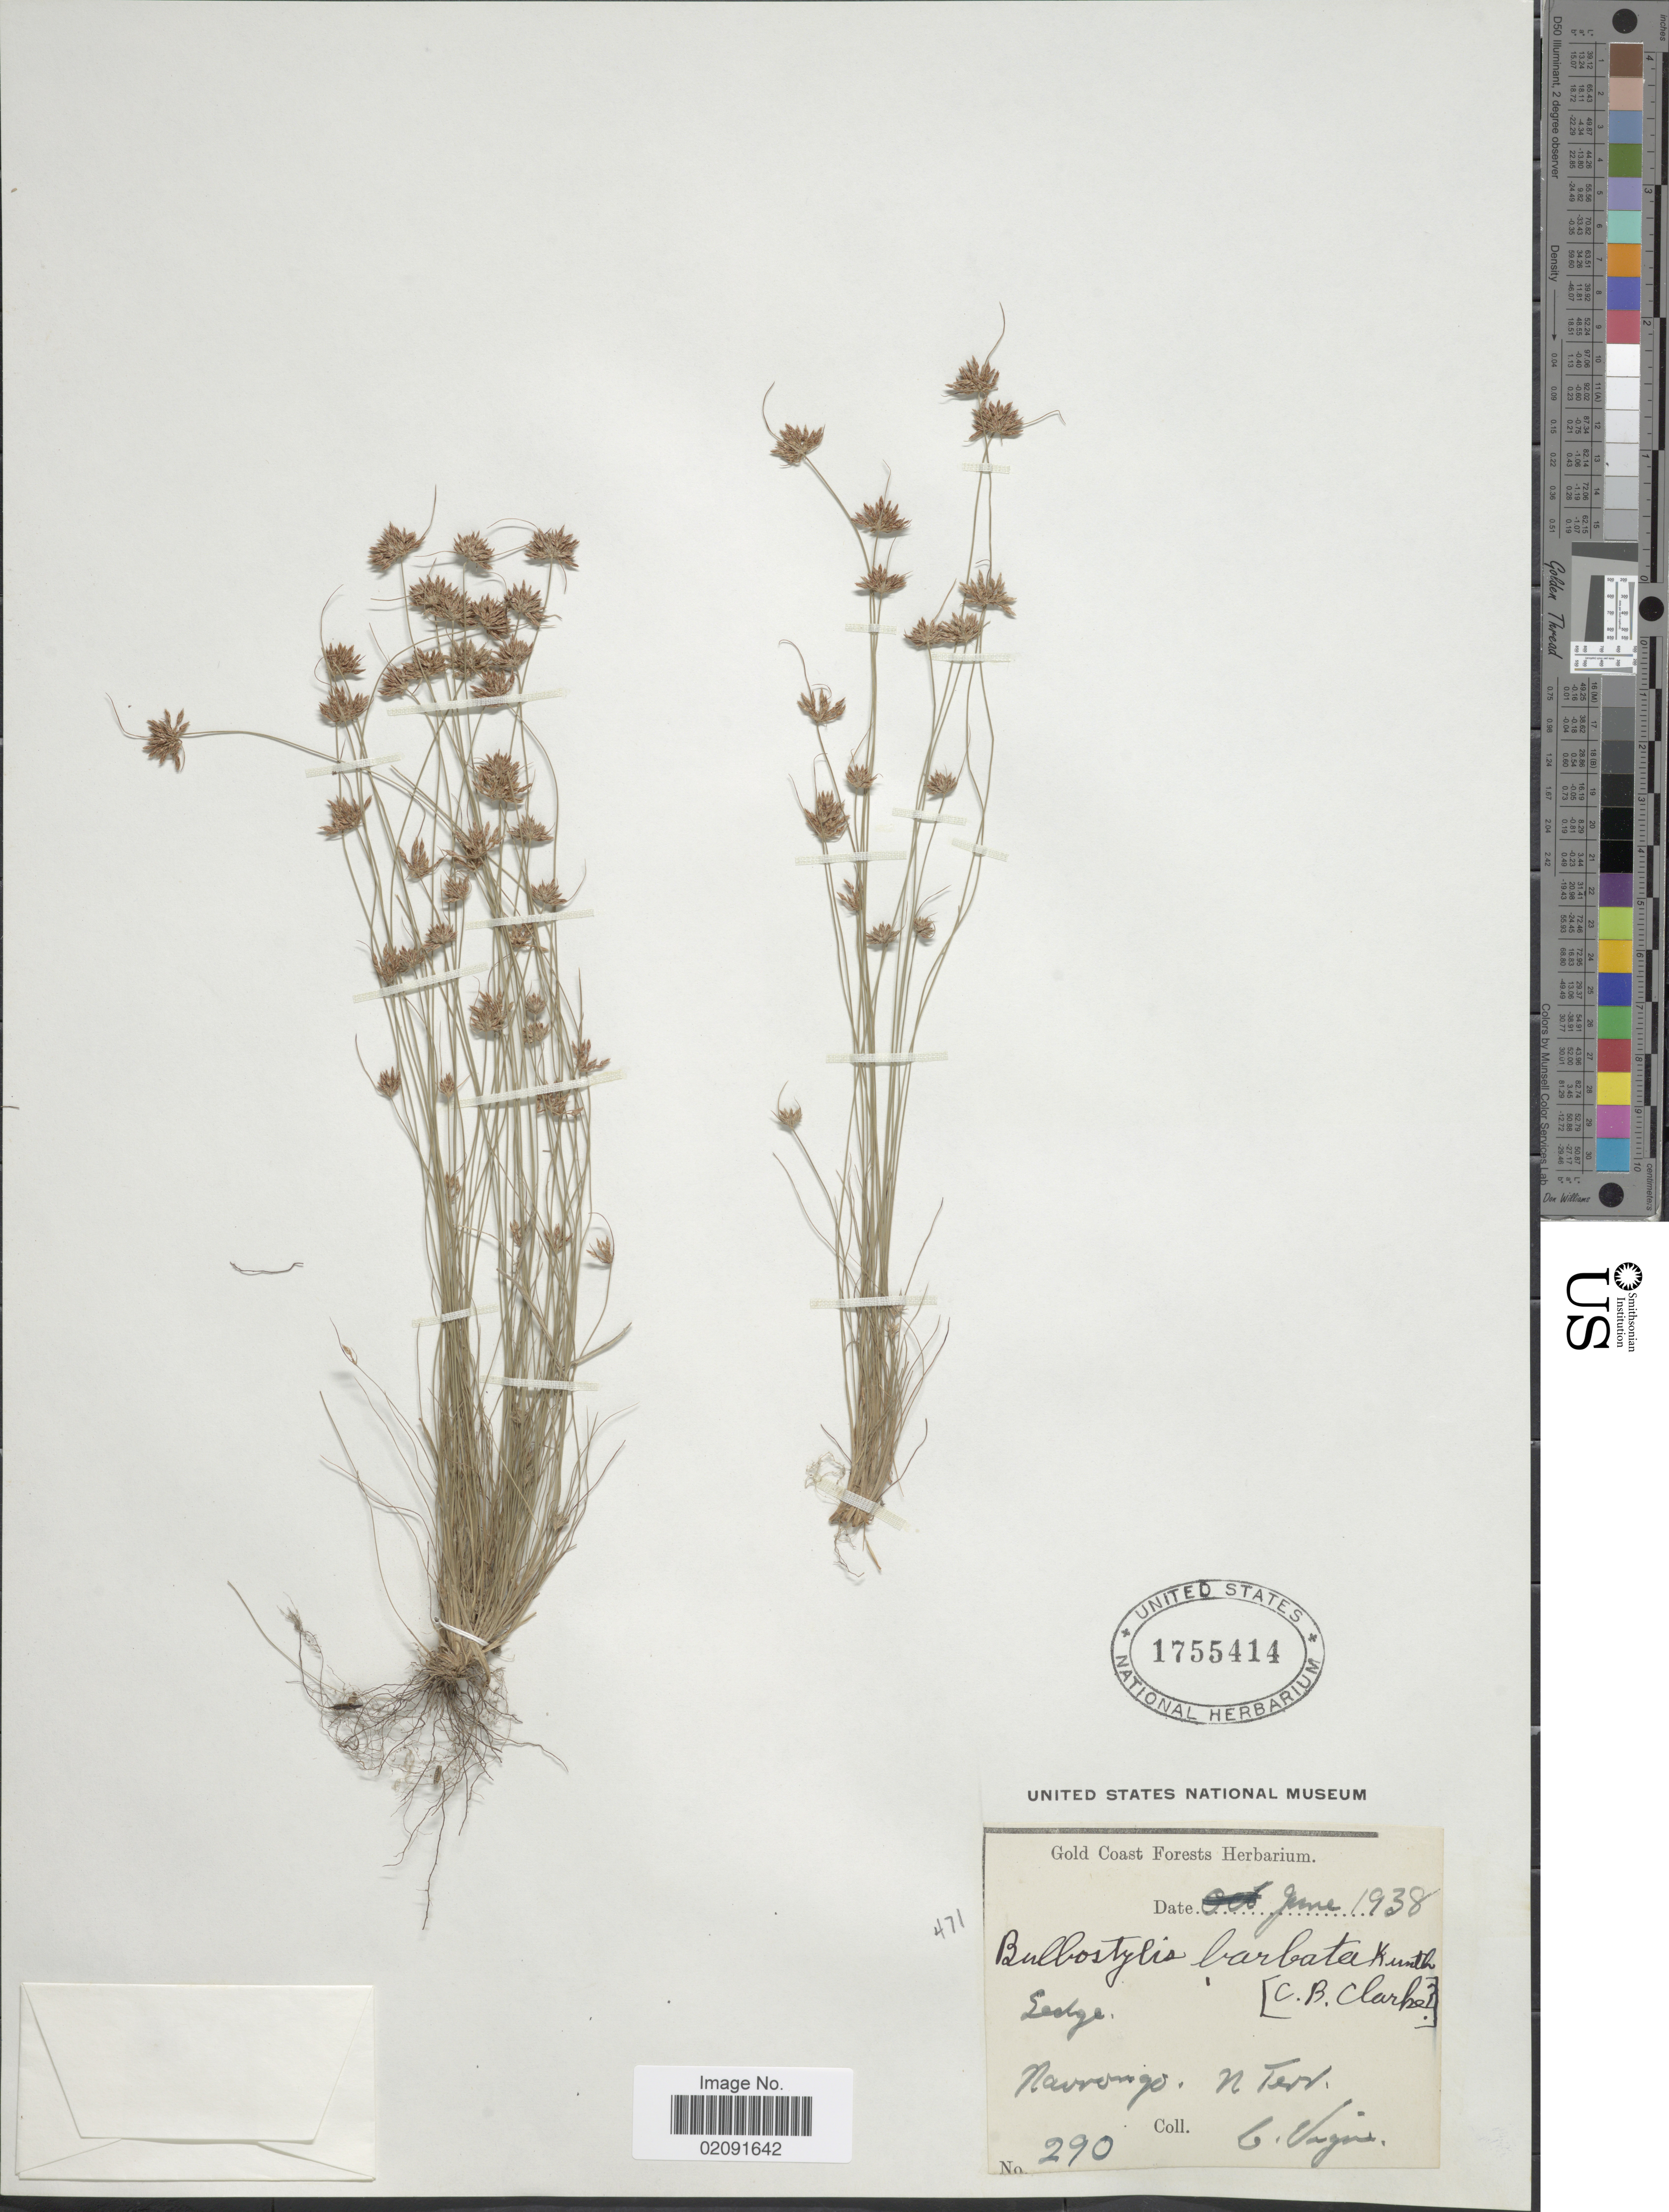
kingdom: Plantae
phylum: Tracheophyta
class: Liliopsida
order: Poales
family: Cyperaceae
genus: Bulbostylis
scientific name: Bulbostylis barbata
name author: (Rottb.) C.B. Clarke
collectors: C. Vigne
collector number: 290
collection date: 1938-06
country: Ghana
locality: Navrongo, N Terr.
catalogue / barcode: US 1755414